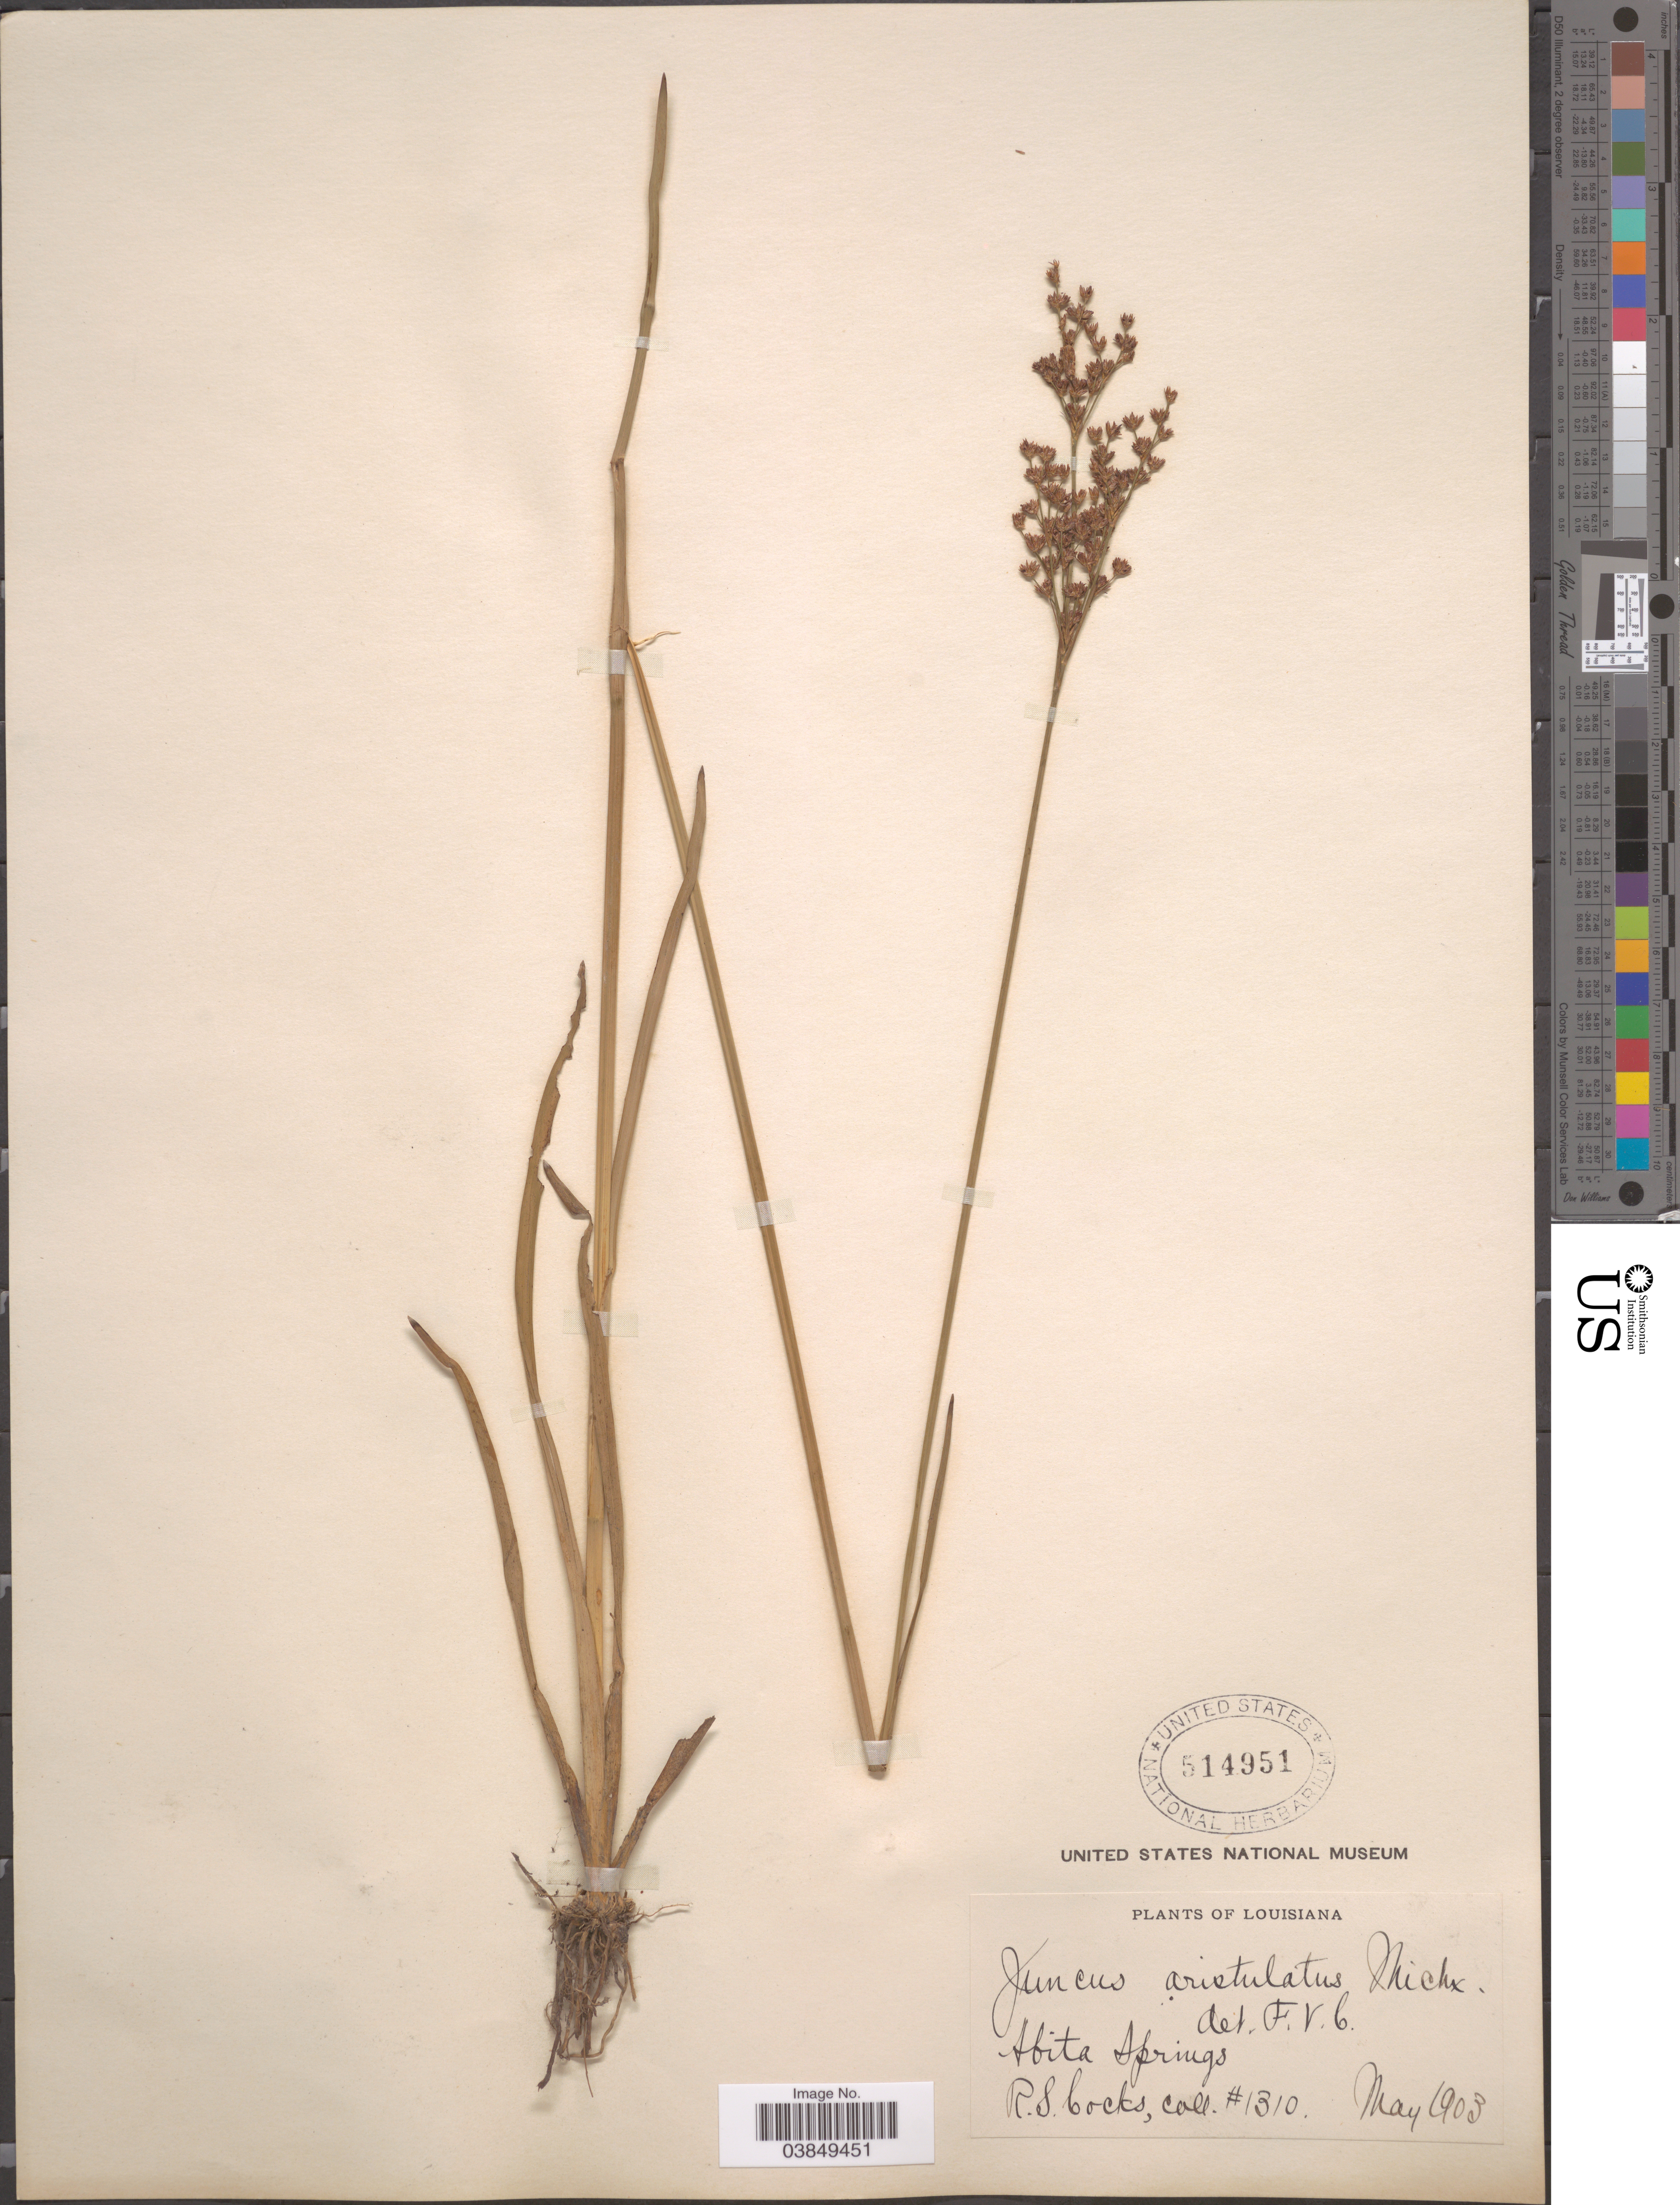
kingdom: Plantae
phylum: Tracheophyta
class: Liliopsida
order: Poales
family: Juncaceae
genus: Juncus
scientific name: Juncus aristulatus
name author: Michx.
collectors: R. Cocks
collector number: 1310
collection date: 1903-05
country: United States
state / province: Louisiana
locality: Abita Springs.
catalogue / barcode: US 514951